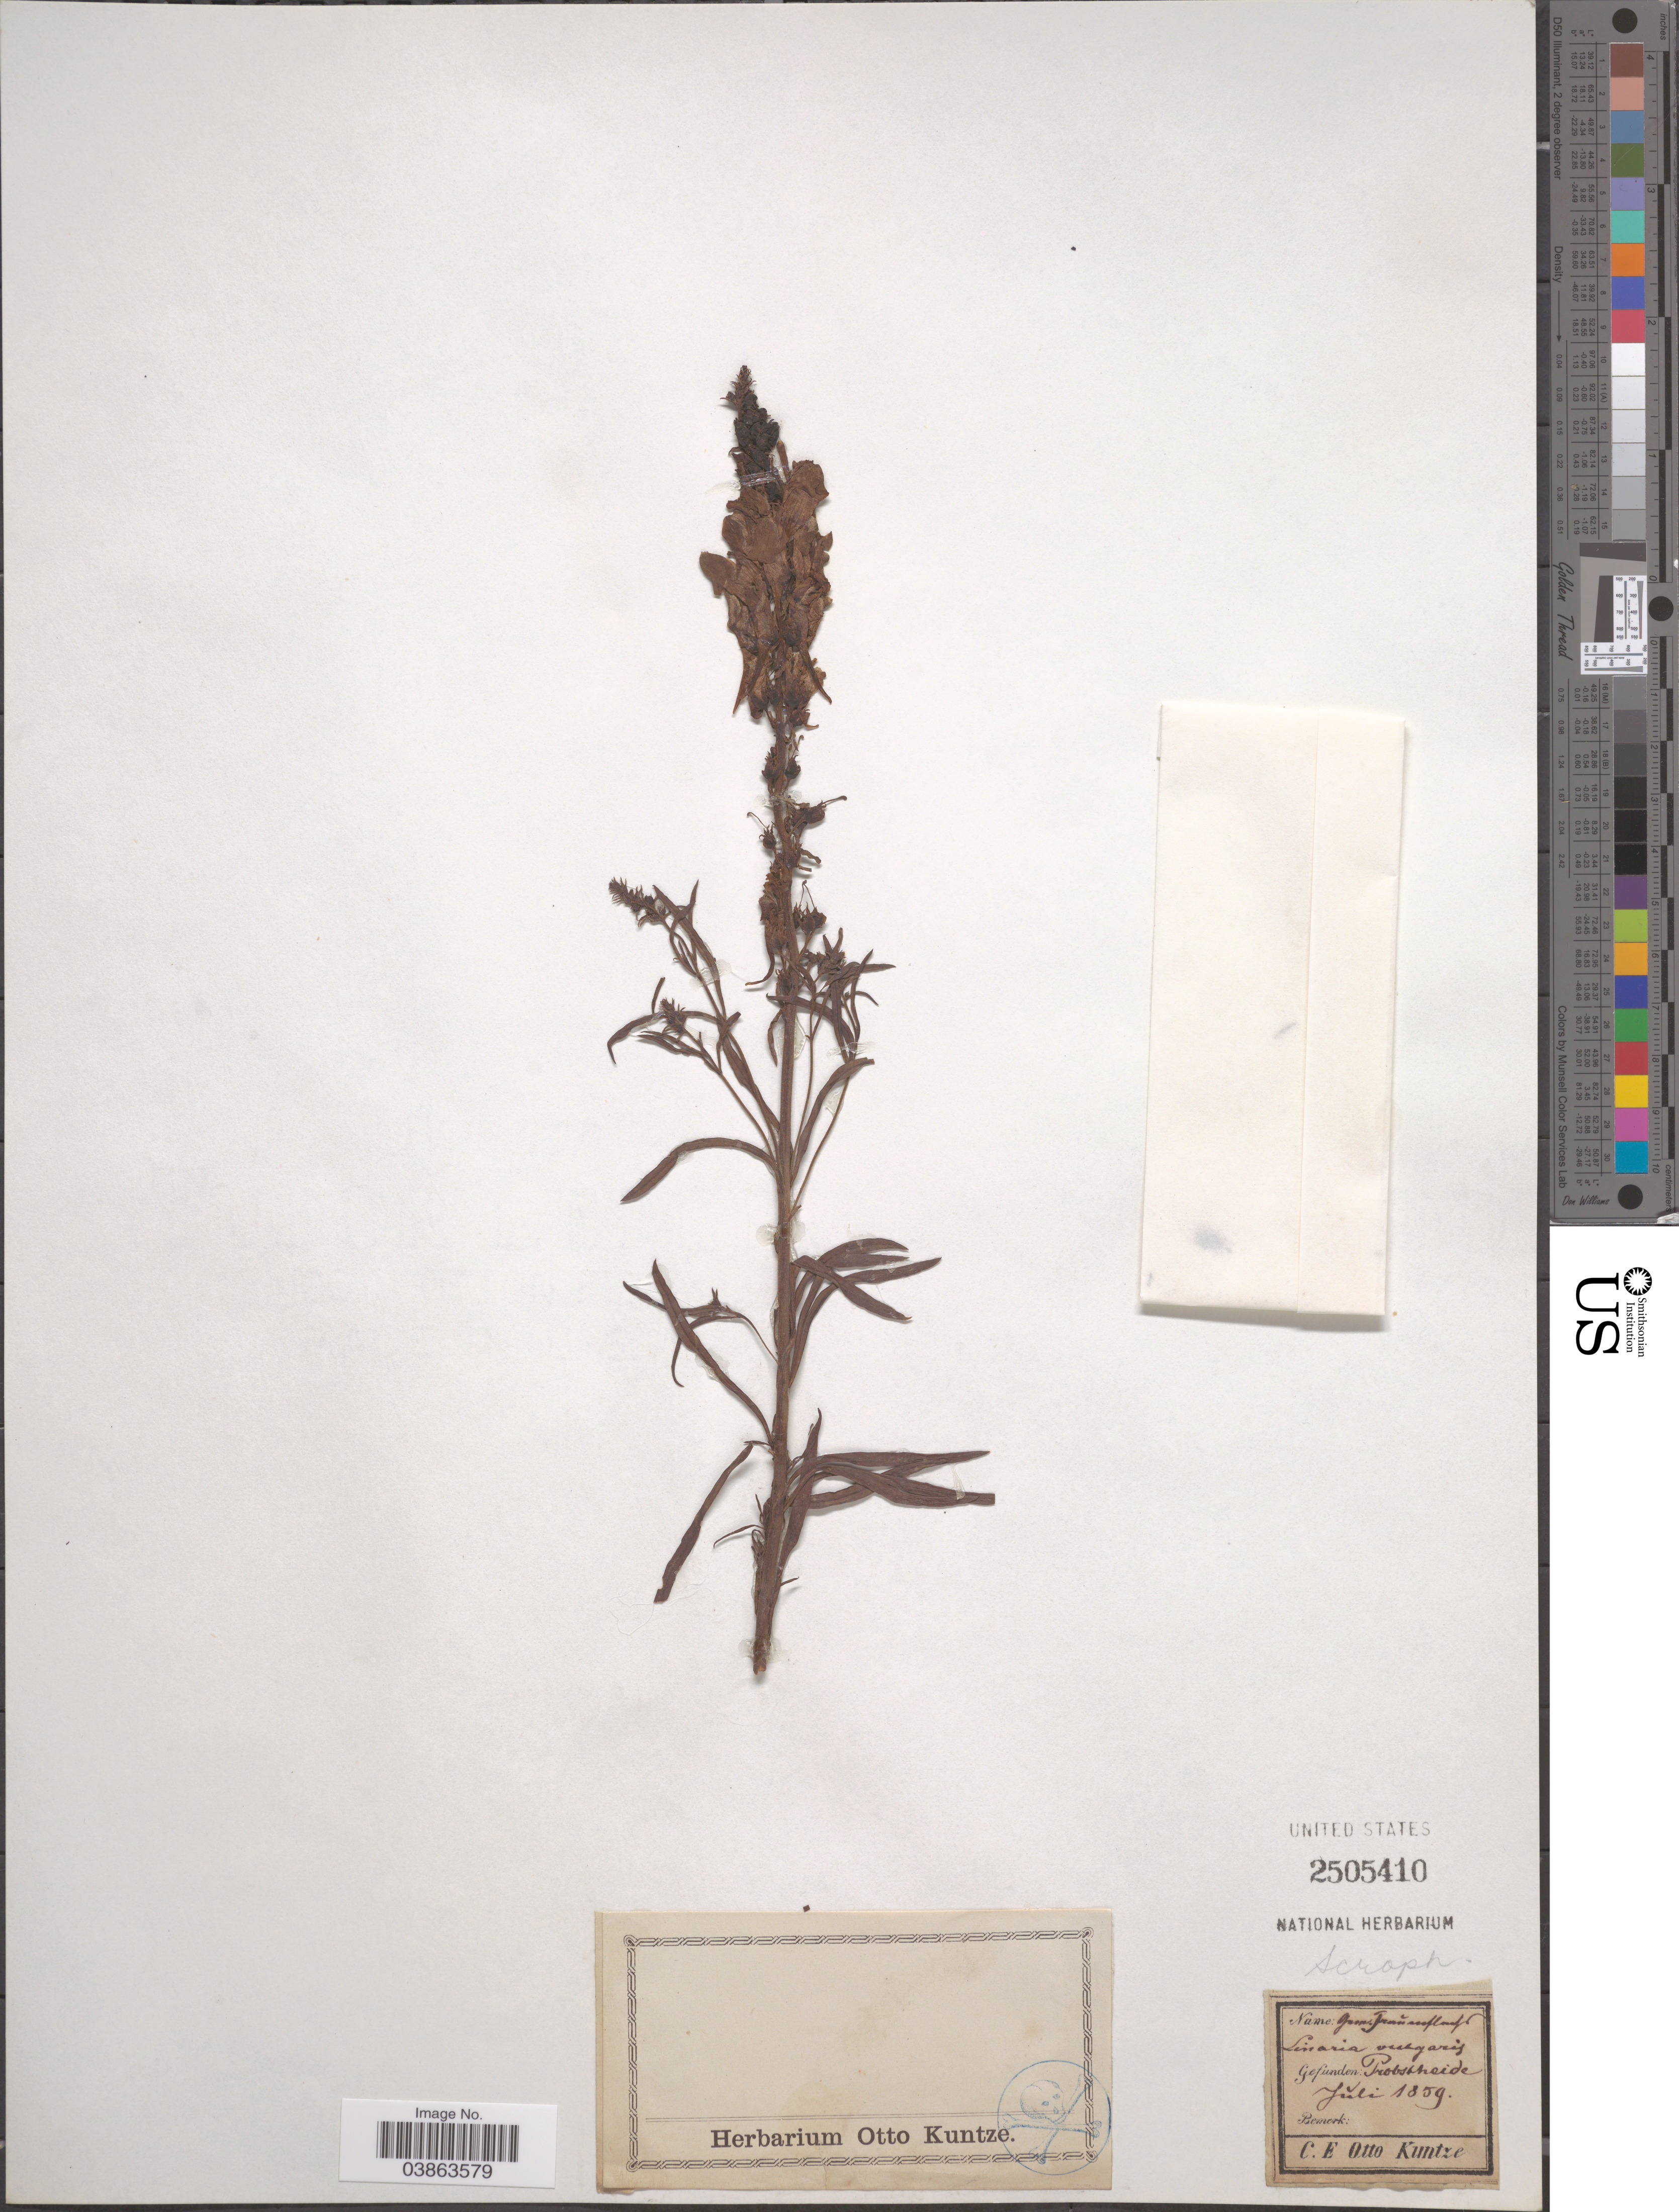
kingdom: Plantae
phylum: Tracheophyta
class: Magnoliopsida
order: Lamiales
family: Plantaginaceae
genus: Linaria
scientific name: Linaria vulgaris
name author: Mill.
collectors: C.E.O. Kuntze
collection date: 1859-07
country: Germany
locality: Probstheide.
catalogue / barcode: US 2505410